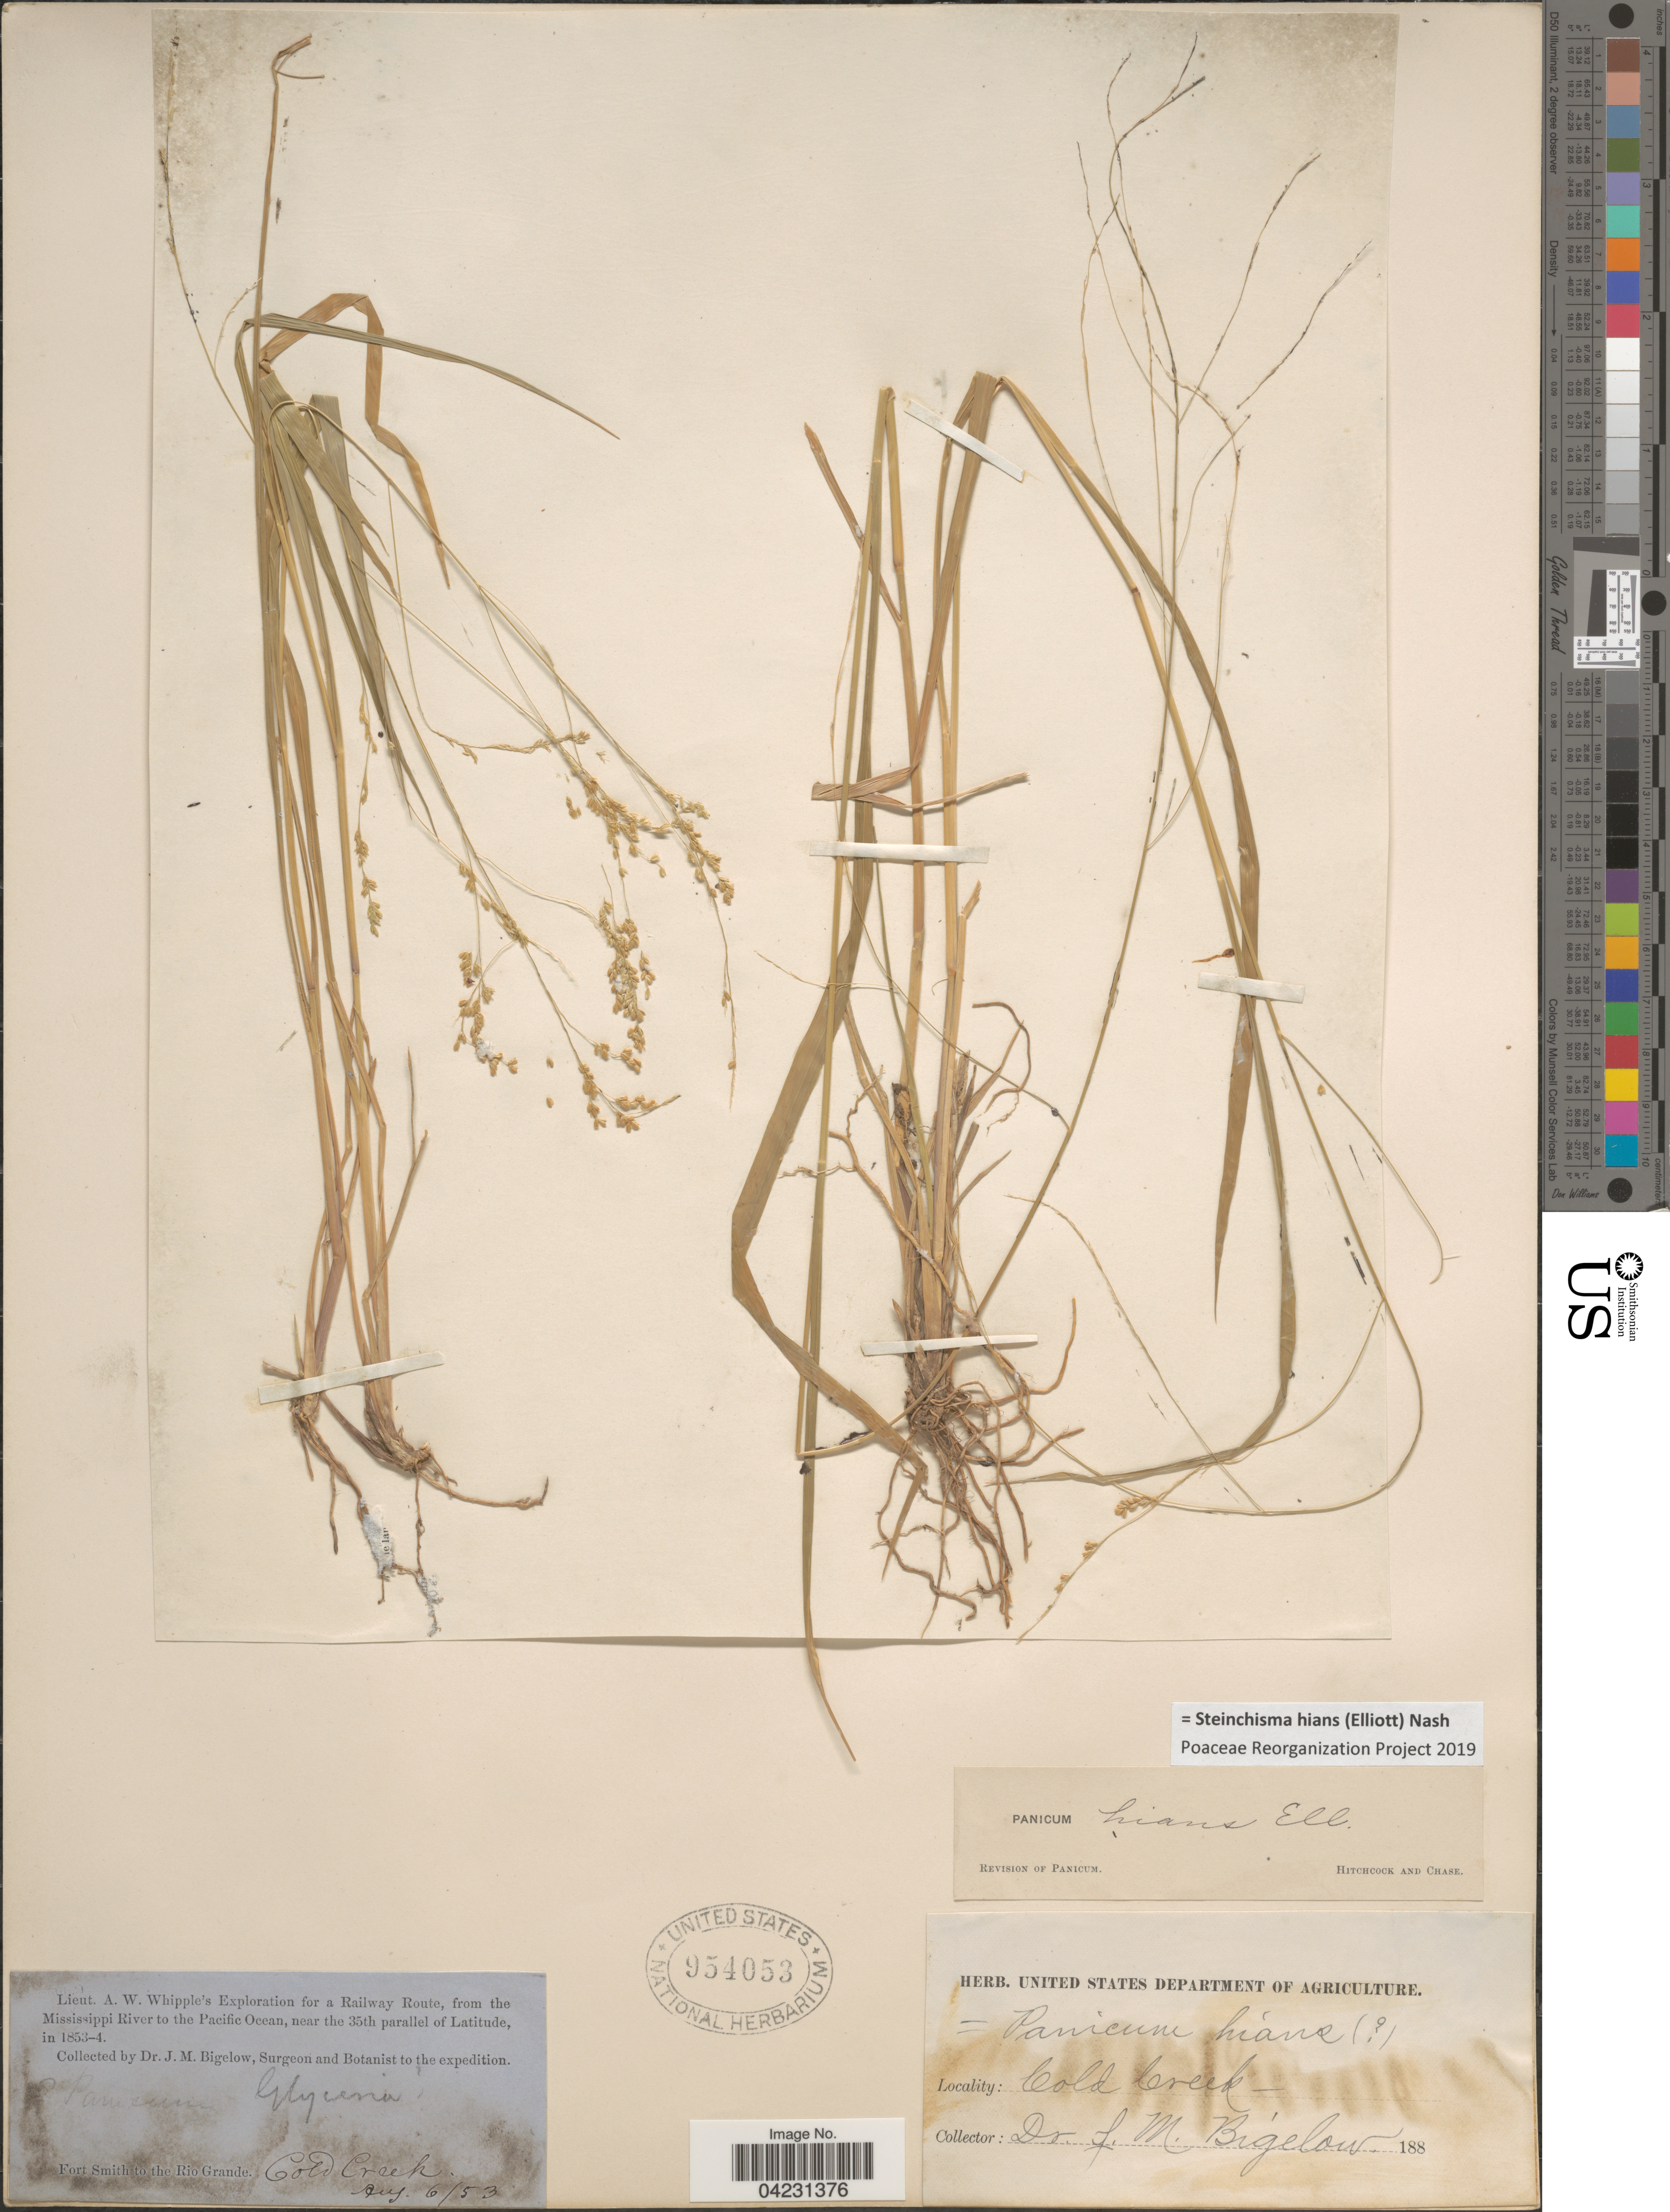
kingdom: Plantae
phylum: Tracheophyta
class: Liliopsida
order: Poales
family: Poaceae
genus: Steinchisma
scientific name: Steinchisma hians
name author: (Elliott) Nash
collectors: J. M. Bigelow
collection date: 1853-08-06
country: United States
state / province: Oklahoma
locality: Lieut. A.W. Whipple's Exploration for a Railway Route, from the Mississippi River to the Pacific Ocean, near the 35th parallel of Latitude in 1853-4. Fort Smith to the Rio Grande. Cold Creek.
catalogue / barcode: US 954053